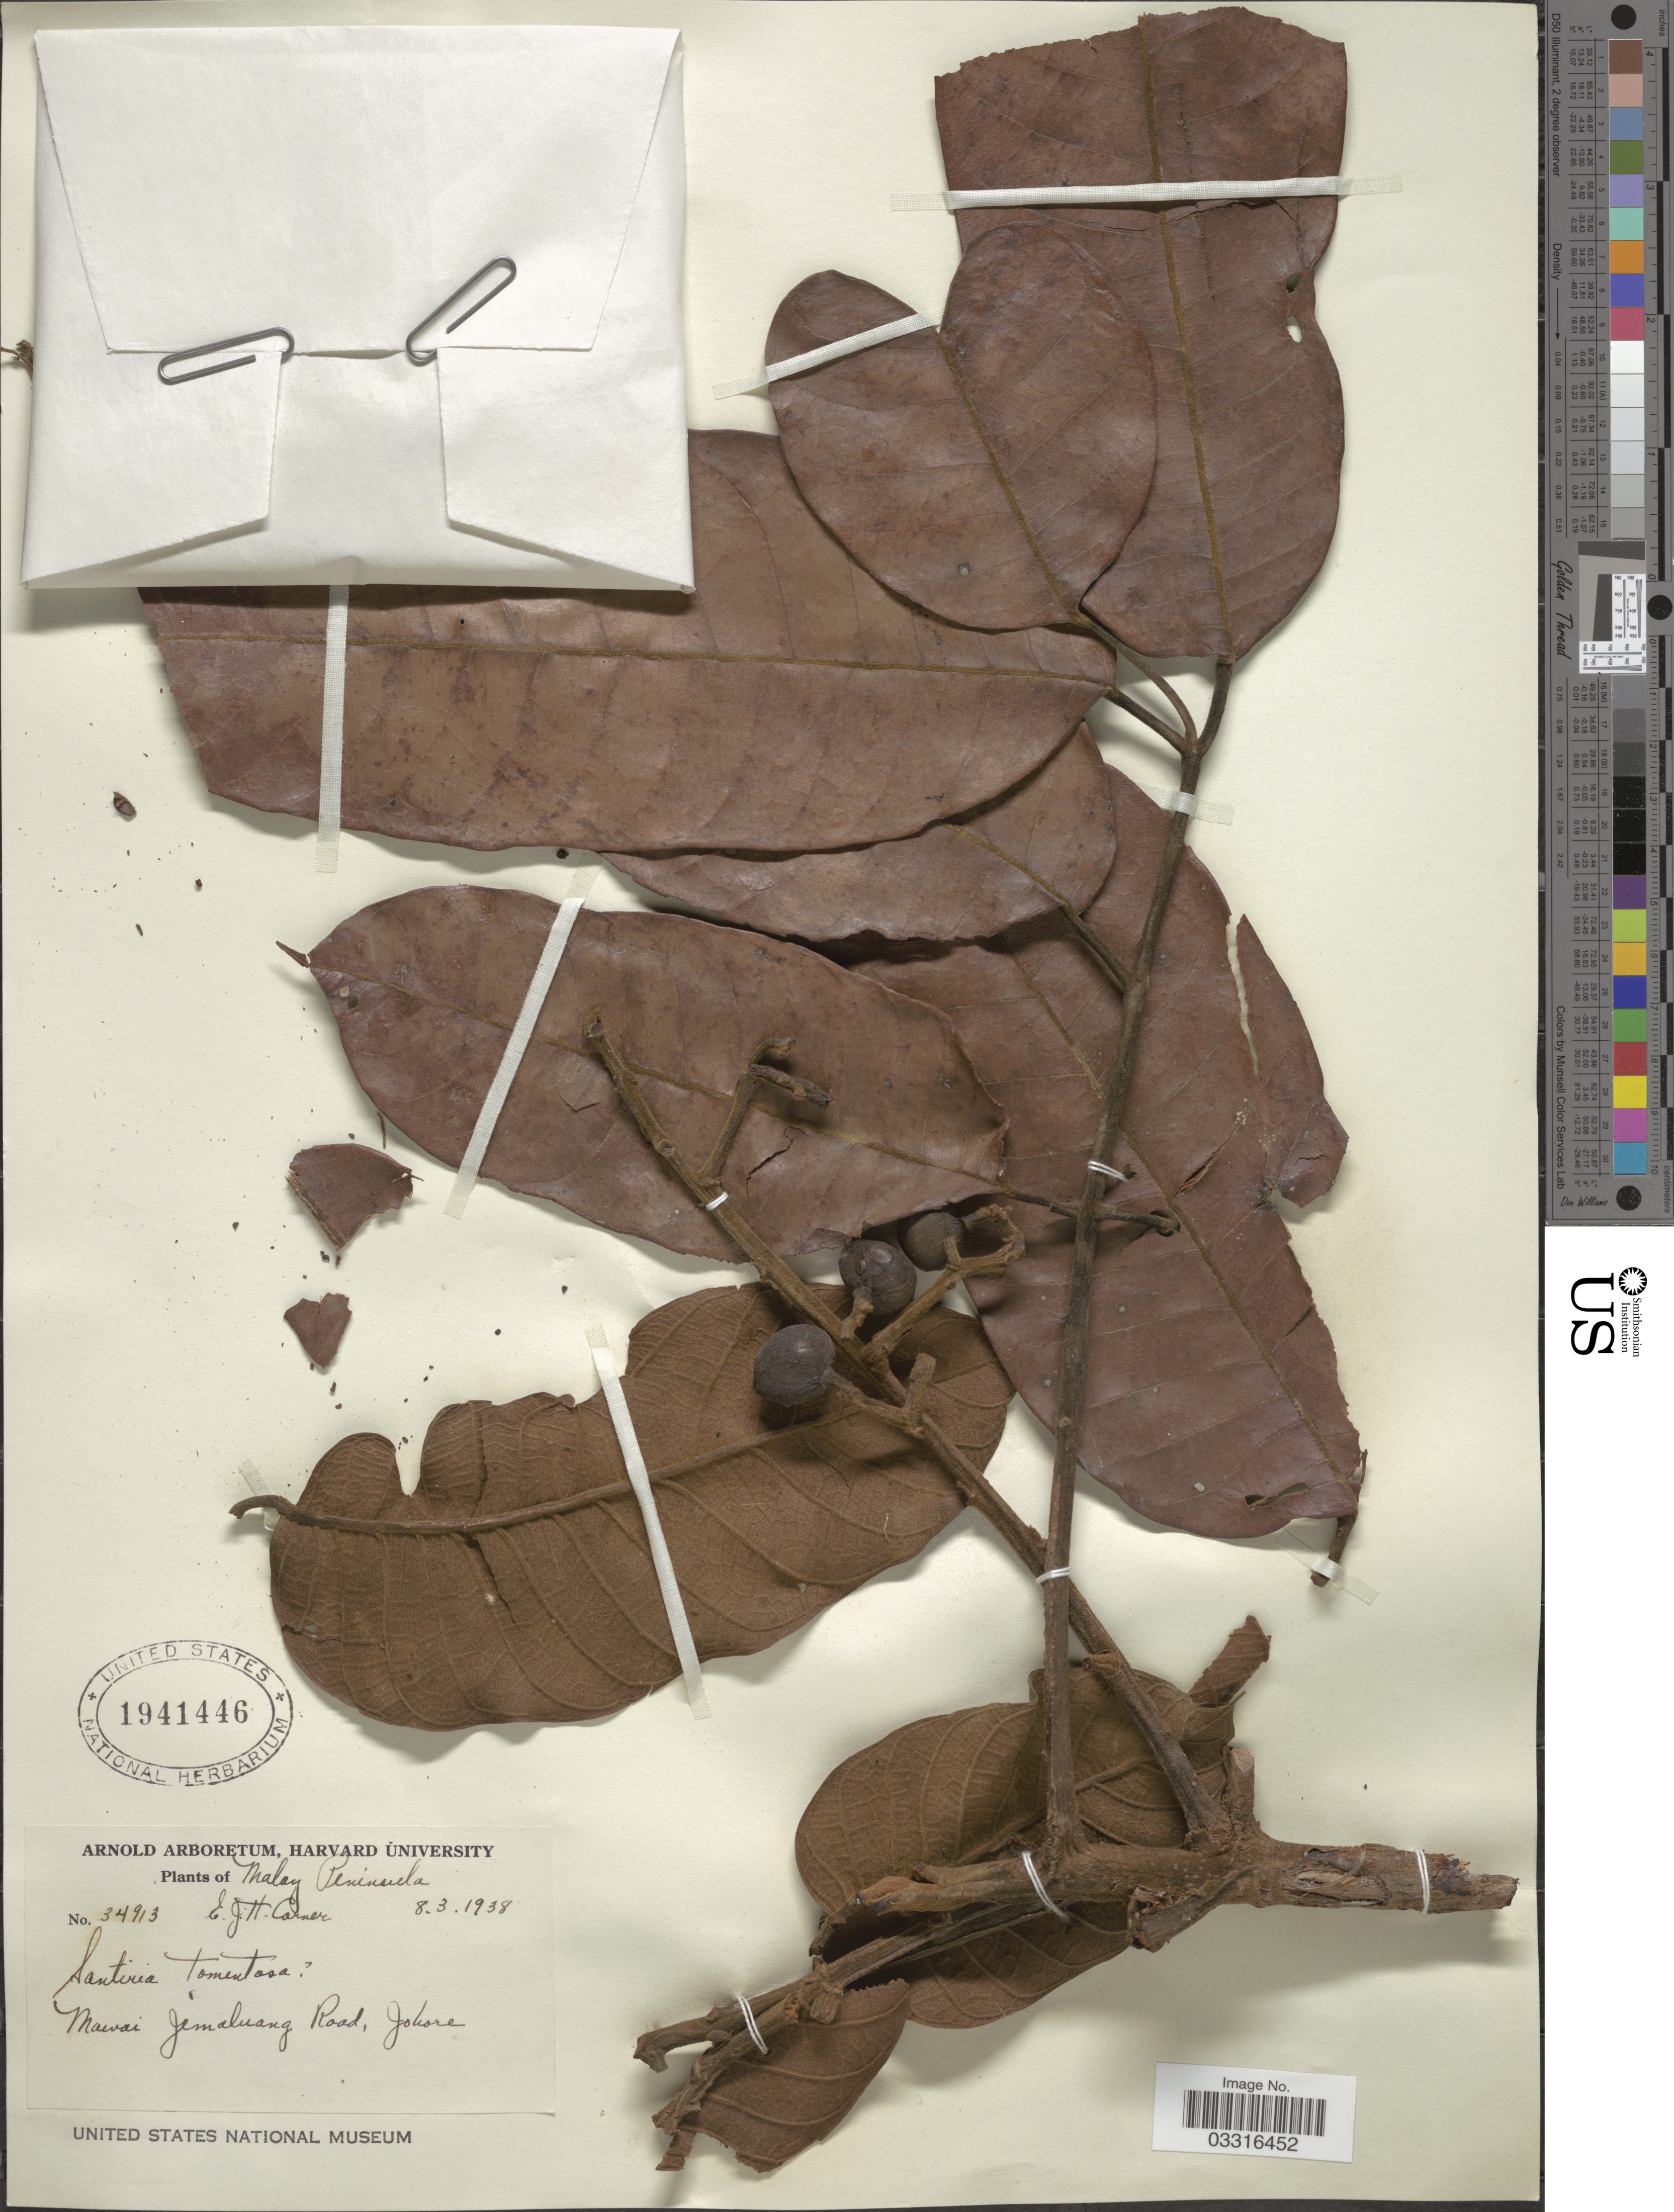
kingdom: Plantae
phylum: Tracheophyta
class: Magnoliopsida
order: Sapindales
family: Burseraceae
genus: Santiria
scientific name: Santiria tomentosa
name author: Blume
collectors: E. Corner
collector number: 34913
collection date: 1938-03-08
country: Malaysia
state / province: Johor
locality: Malay Peninsula. Mawai Jemaluang Road, Johore.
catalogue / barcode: US 1941446